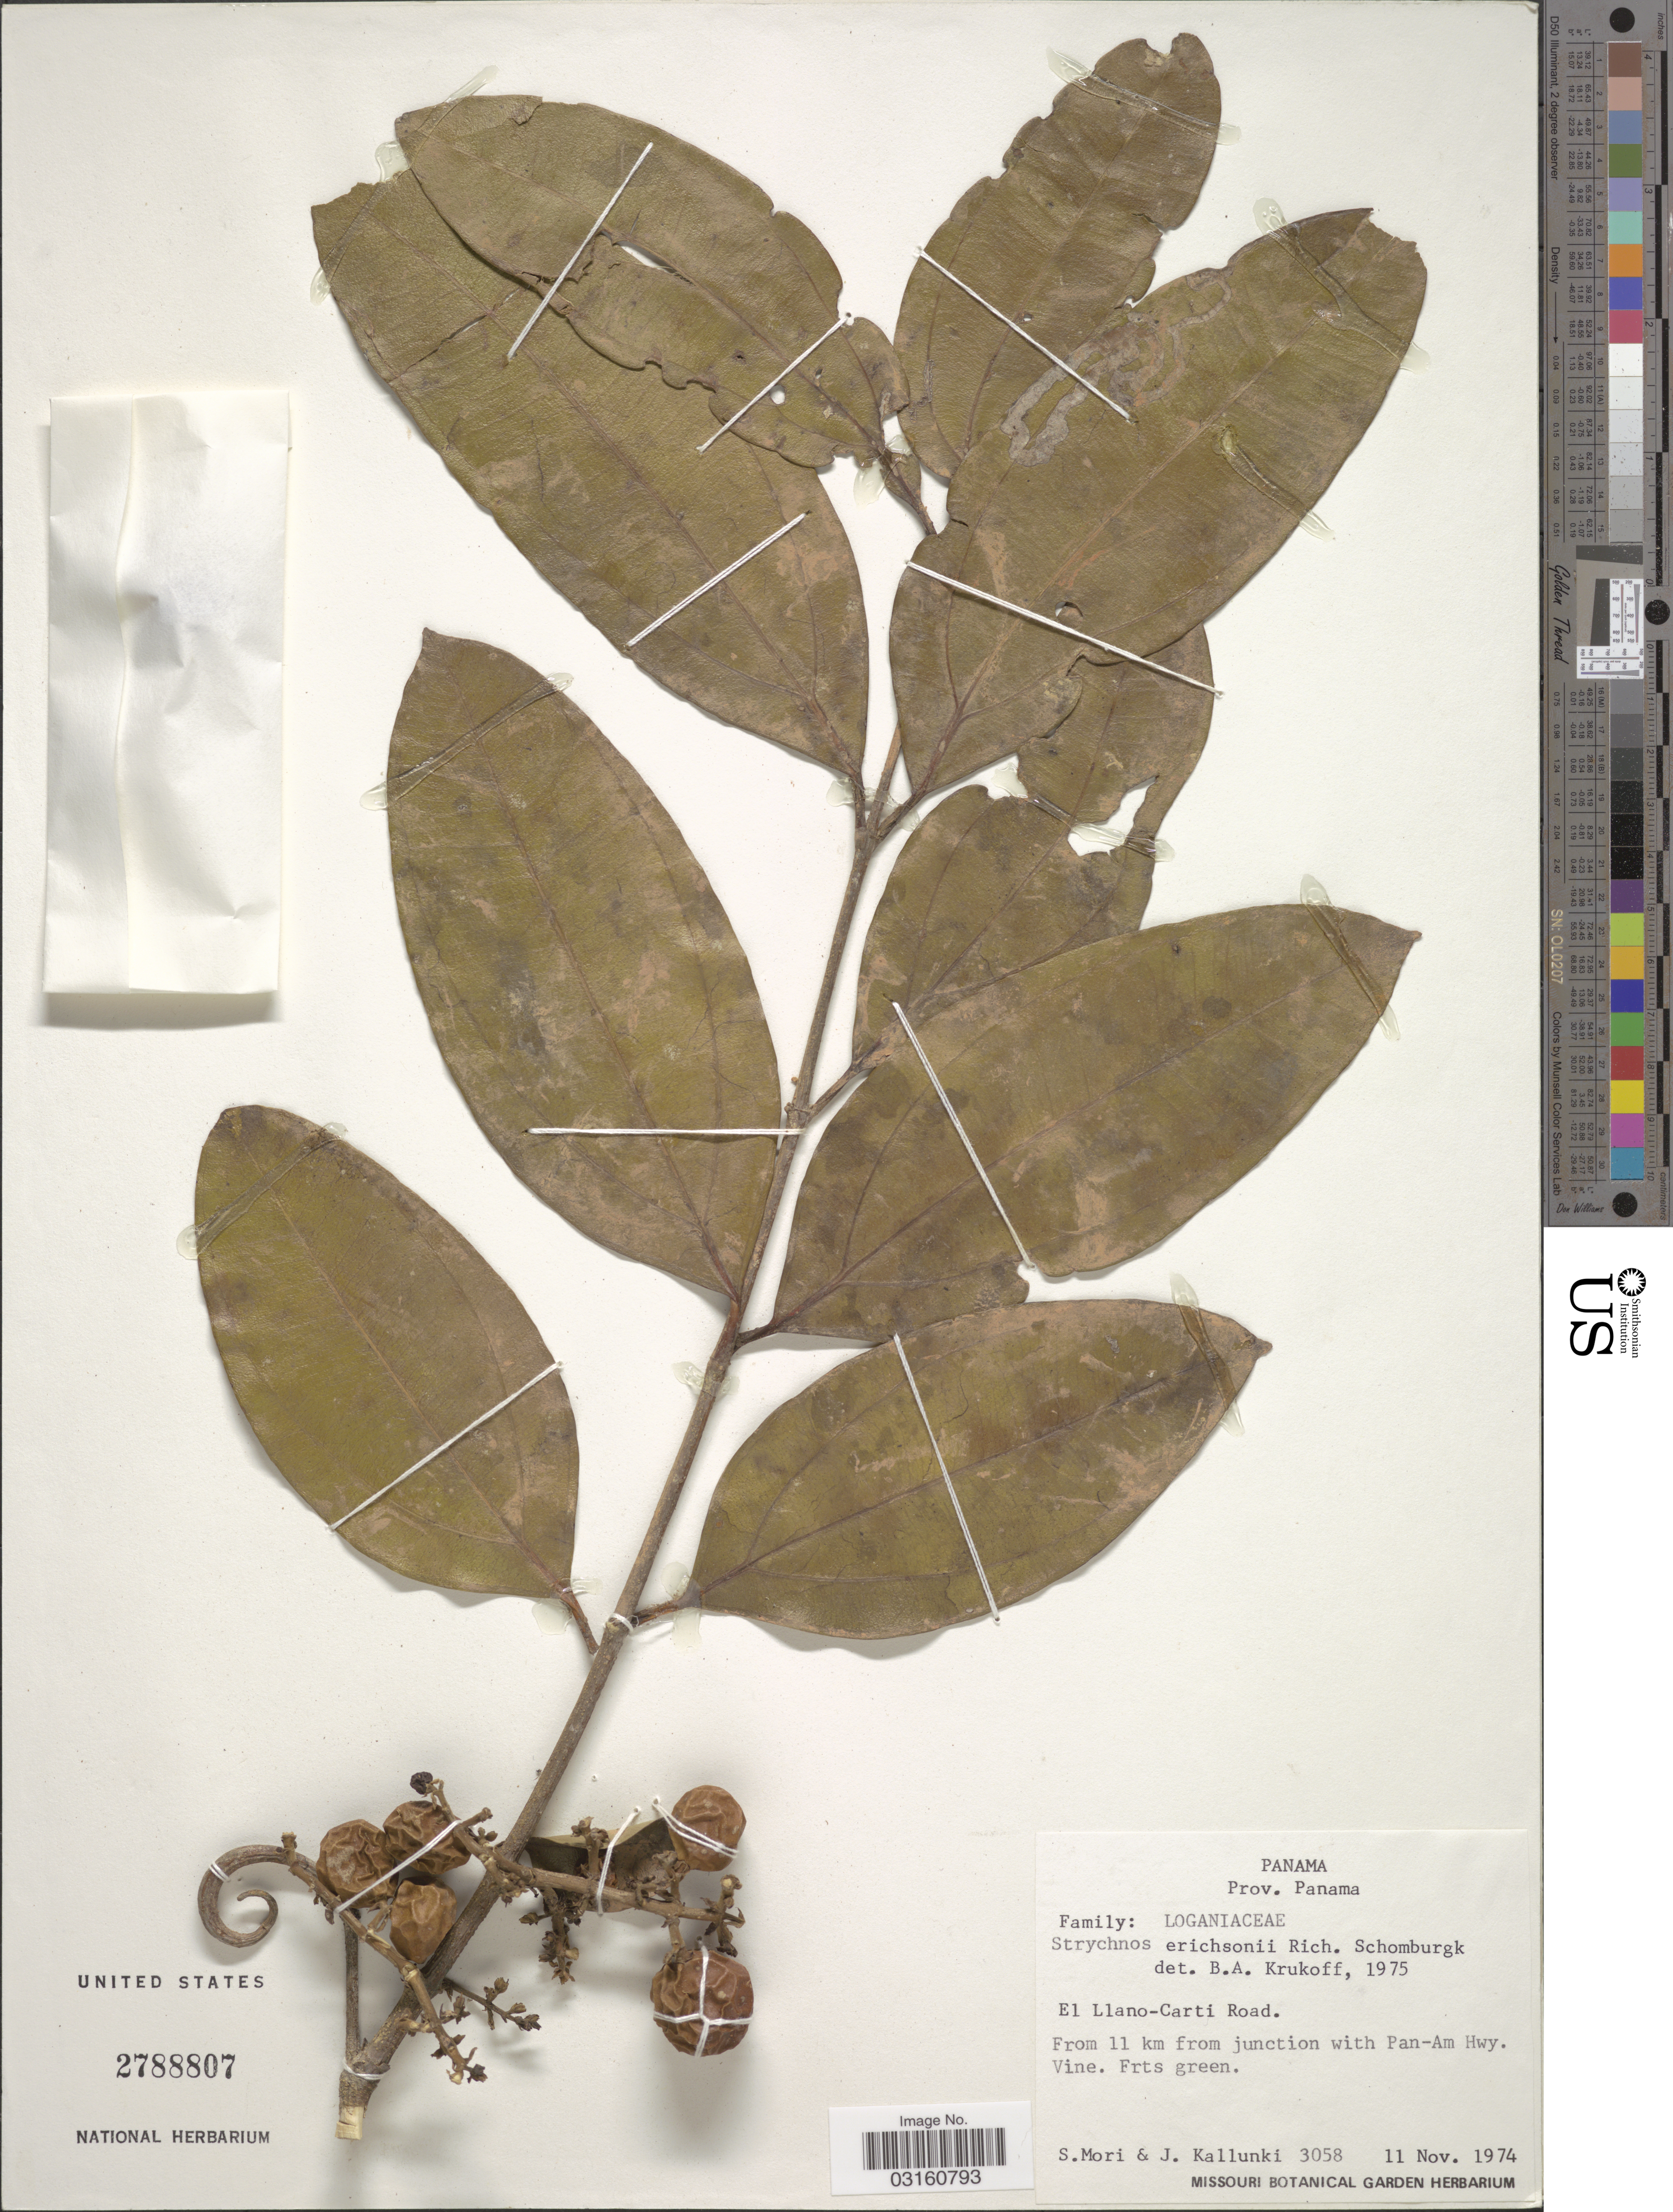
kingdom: Plantae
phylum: Tracheophyta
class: Magnoliopsida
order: Gentianales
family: Loganiaceae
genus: Strychnos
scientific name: Strychnos erichsonii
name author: R.H. Schomb. ex Progel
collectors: S. Mori & J. Kallunki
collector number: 3058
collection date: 1974-11-11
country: Panama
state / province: Panamá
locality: Prov. Panama. El Llano-Carti Road. From 11 km from junction with Pan-Am Hwy.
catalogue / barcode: US 2788807